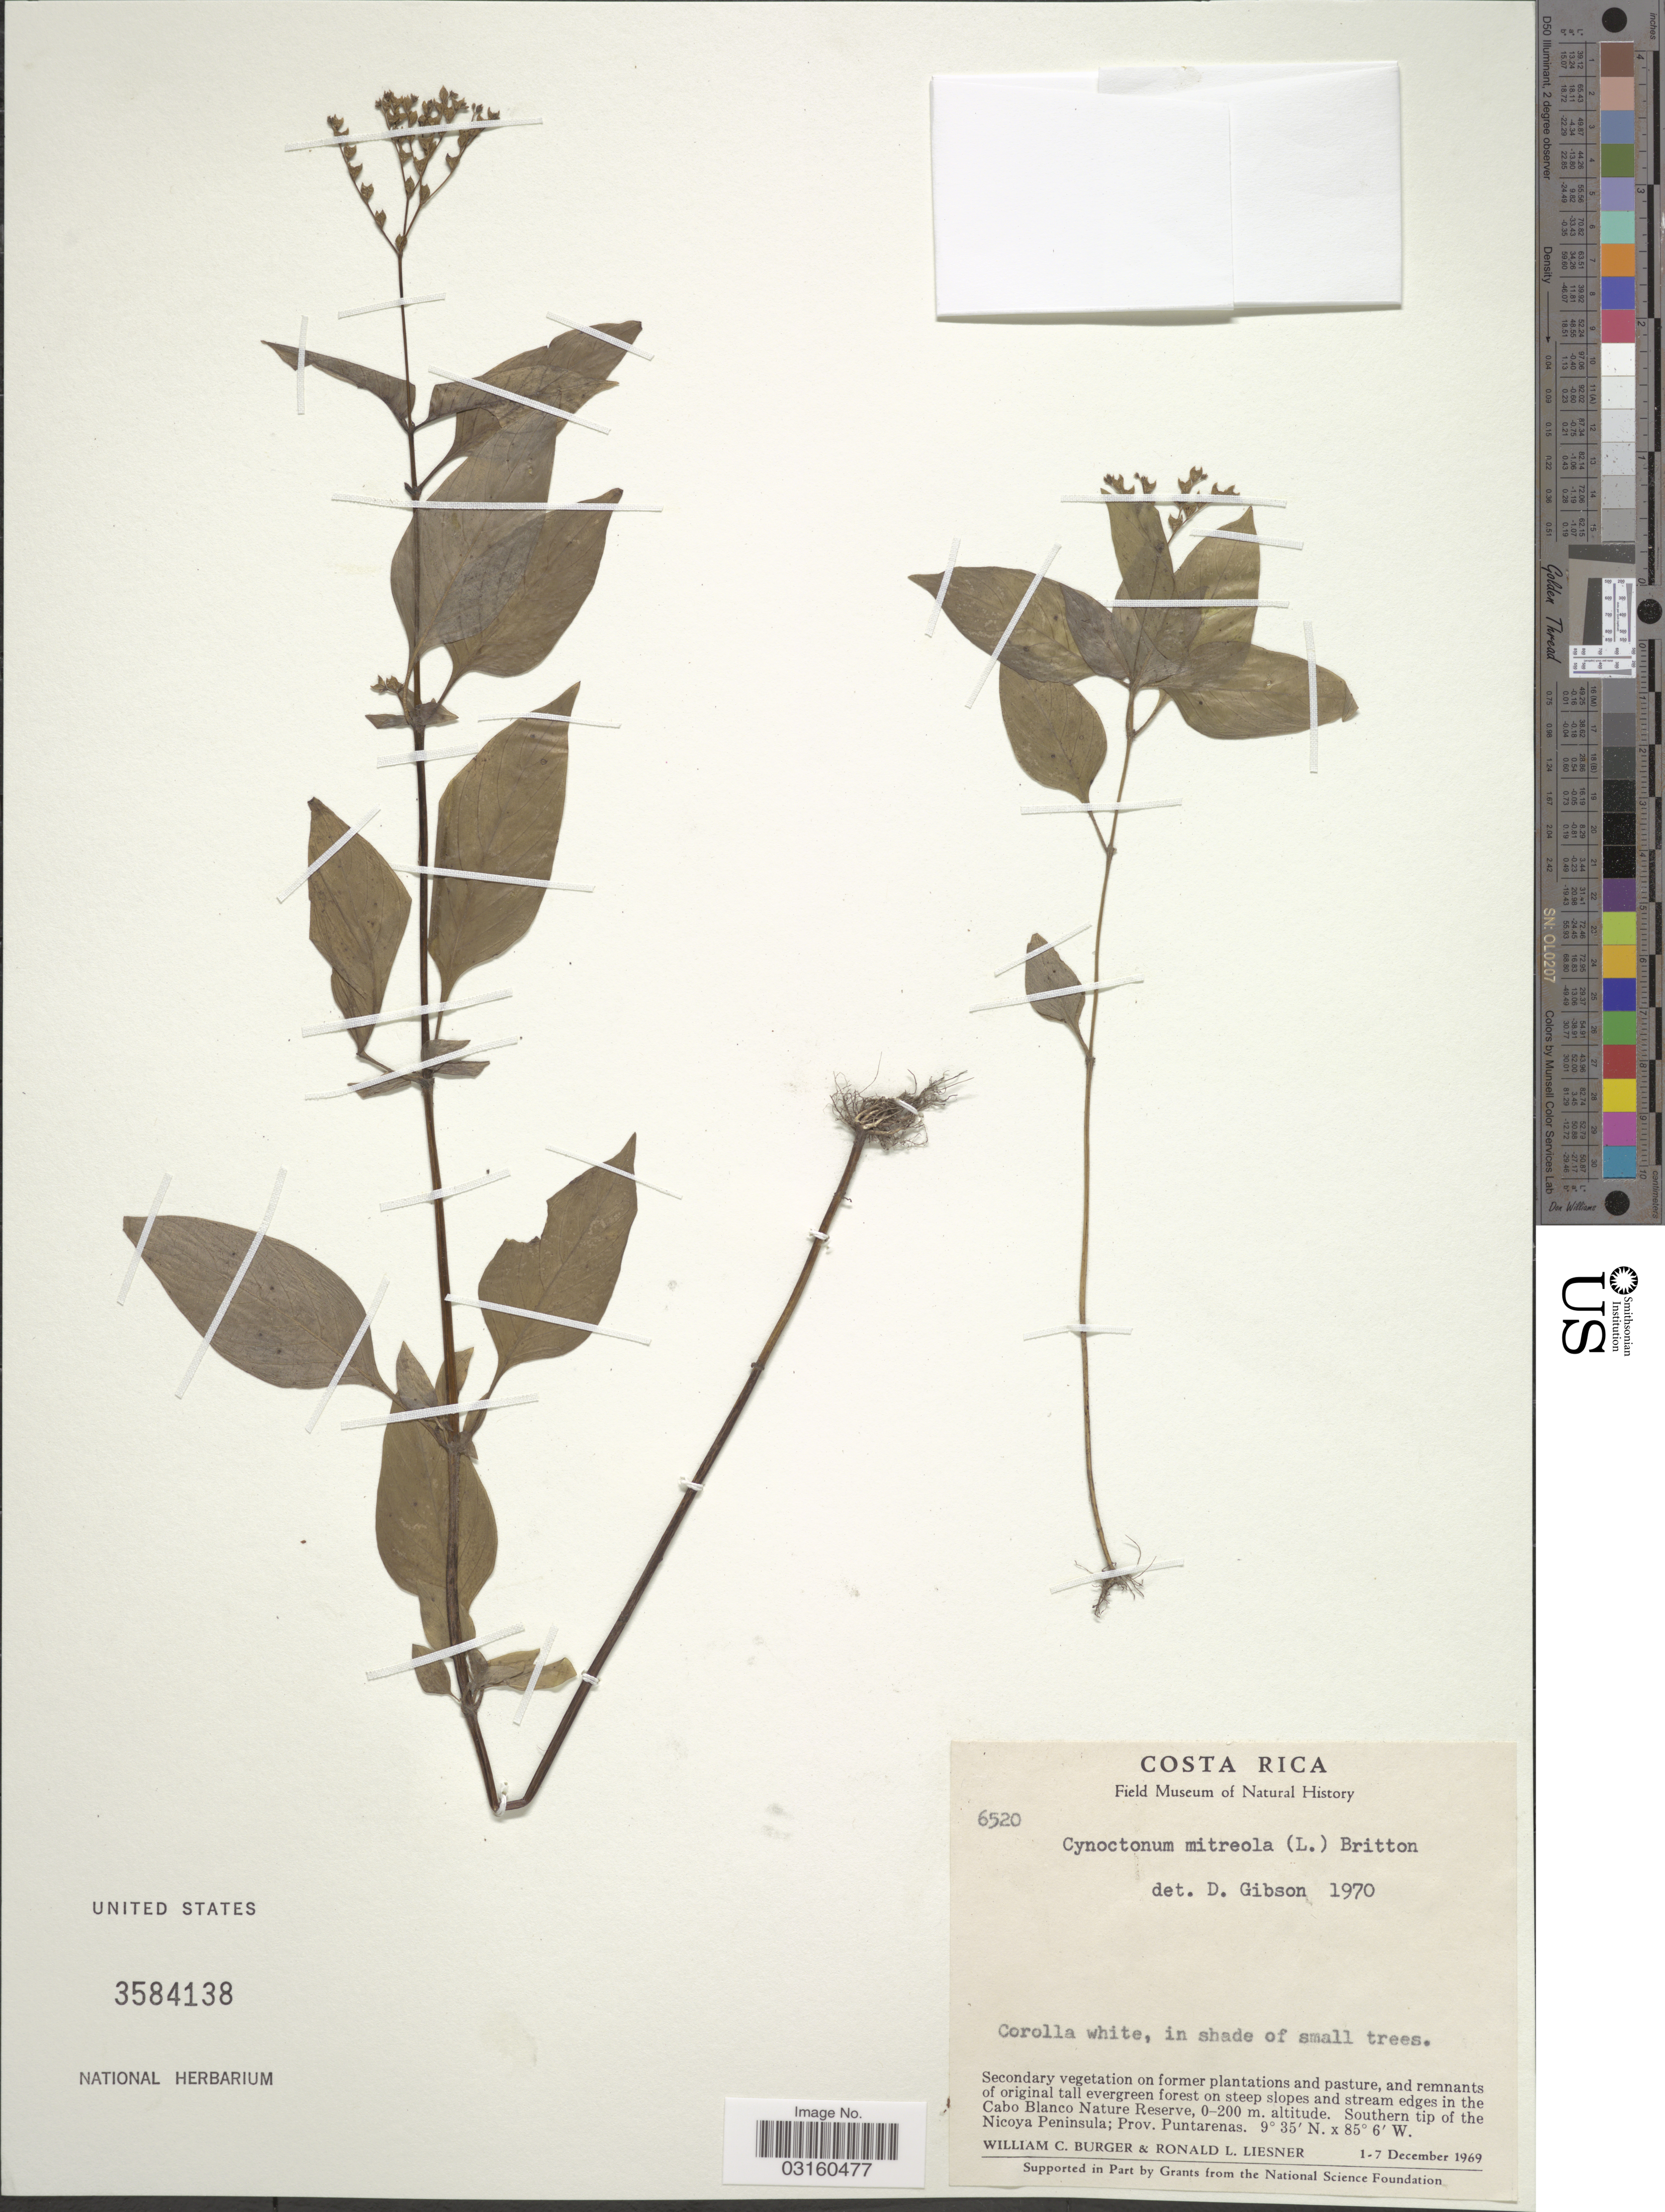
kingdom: Plantae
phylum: Tracheophyta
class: Magnoliopsida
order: Gentianales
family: Loganiaceae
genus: Mitreola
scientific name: Mitreola petiolata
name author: (J.F. Gmel.) Torr. & A. Gray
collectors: W. Burger & R. L. Liesner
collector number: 6520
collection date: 1969-12-01/1969-12-07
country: Costa Rica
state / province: Puntarenas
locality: On steep slopes and stream edges in the Cabo Blanco Nature Reserve. Southern tip of the Nicoya Peninsula.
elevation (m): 0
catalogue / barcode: US 3584138